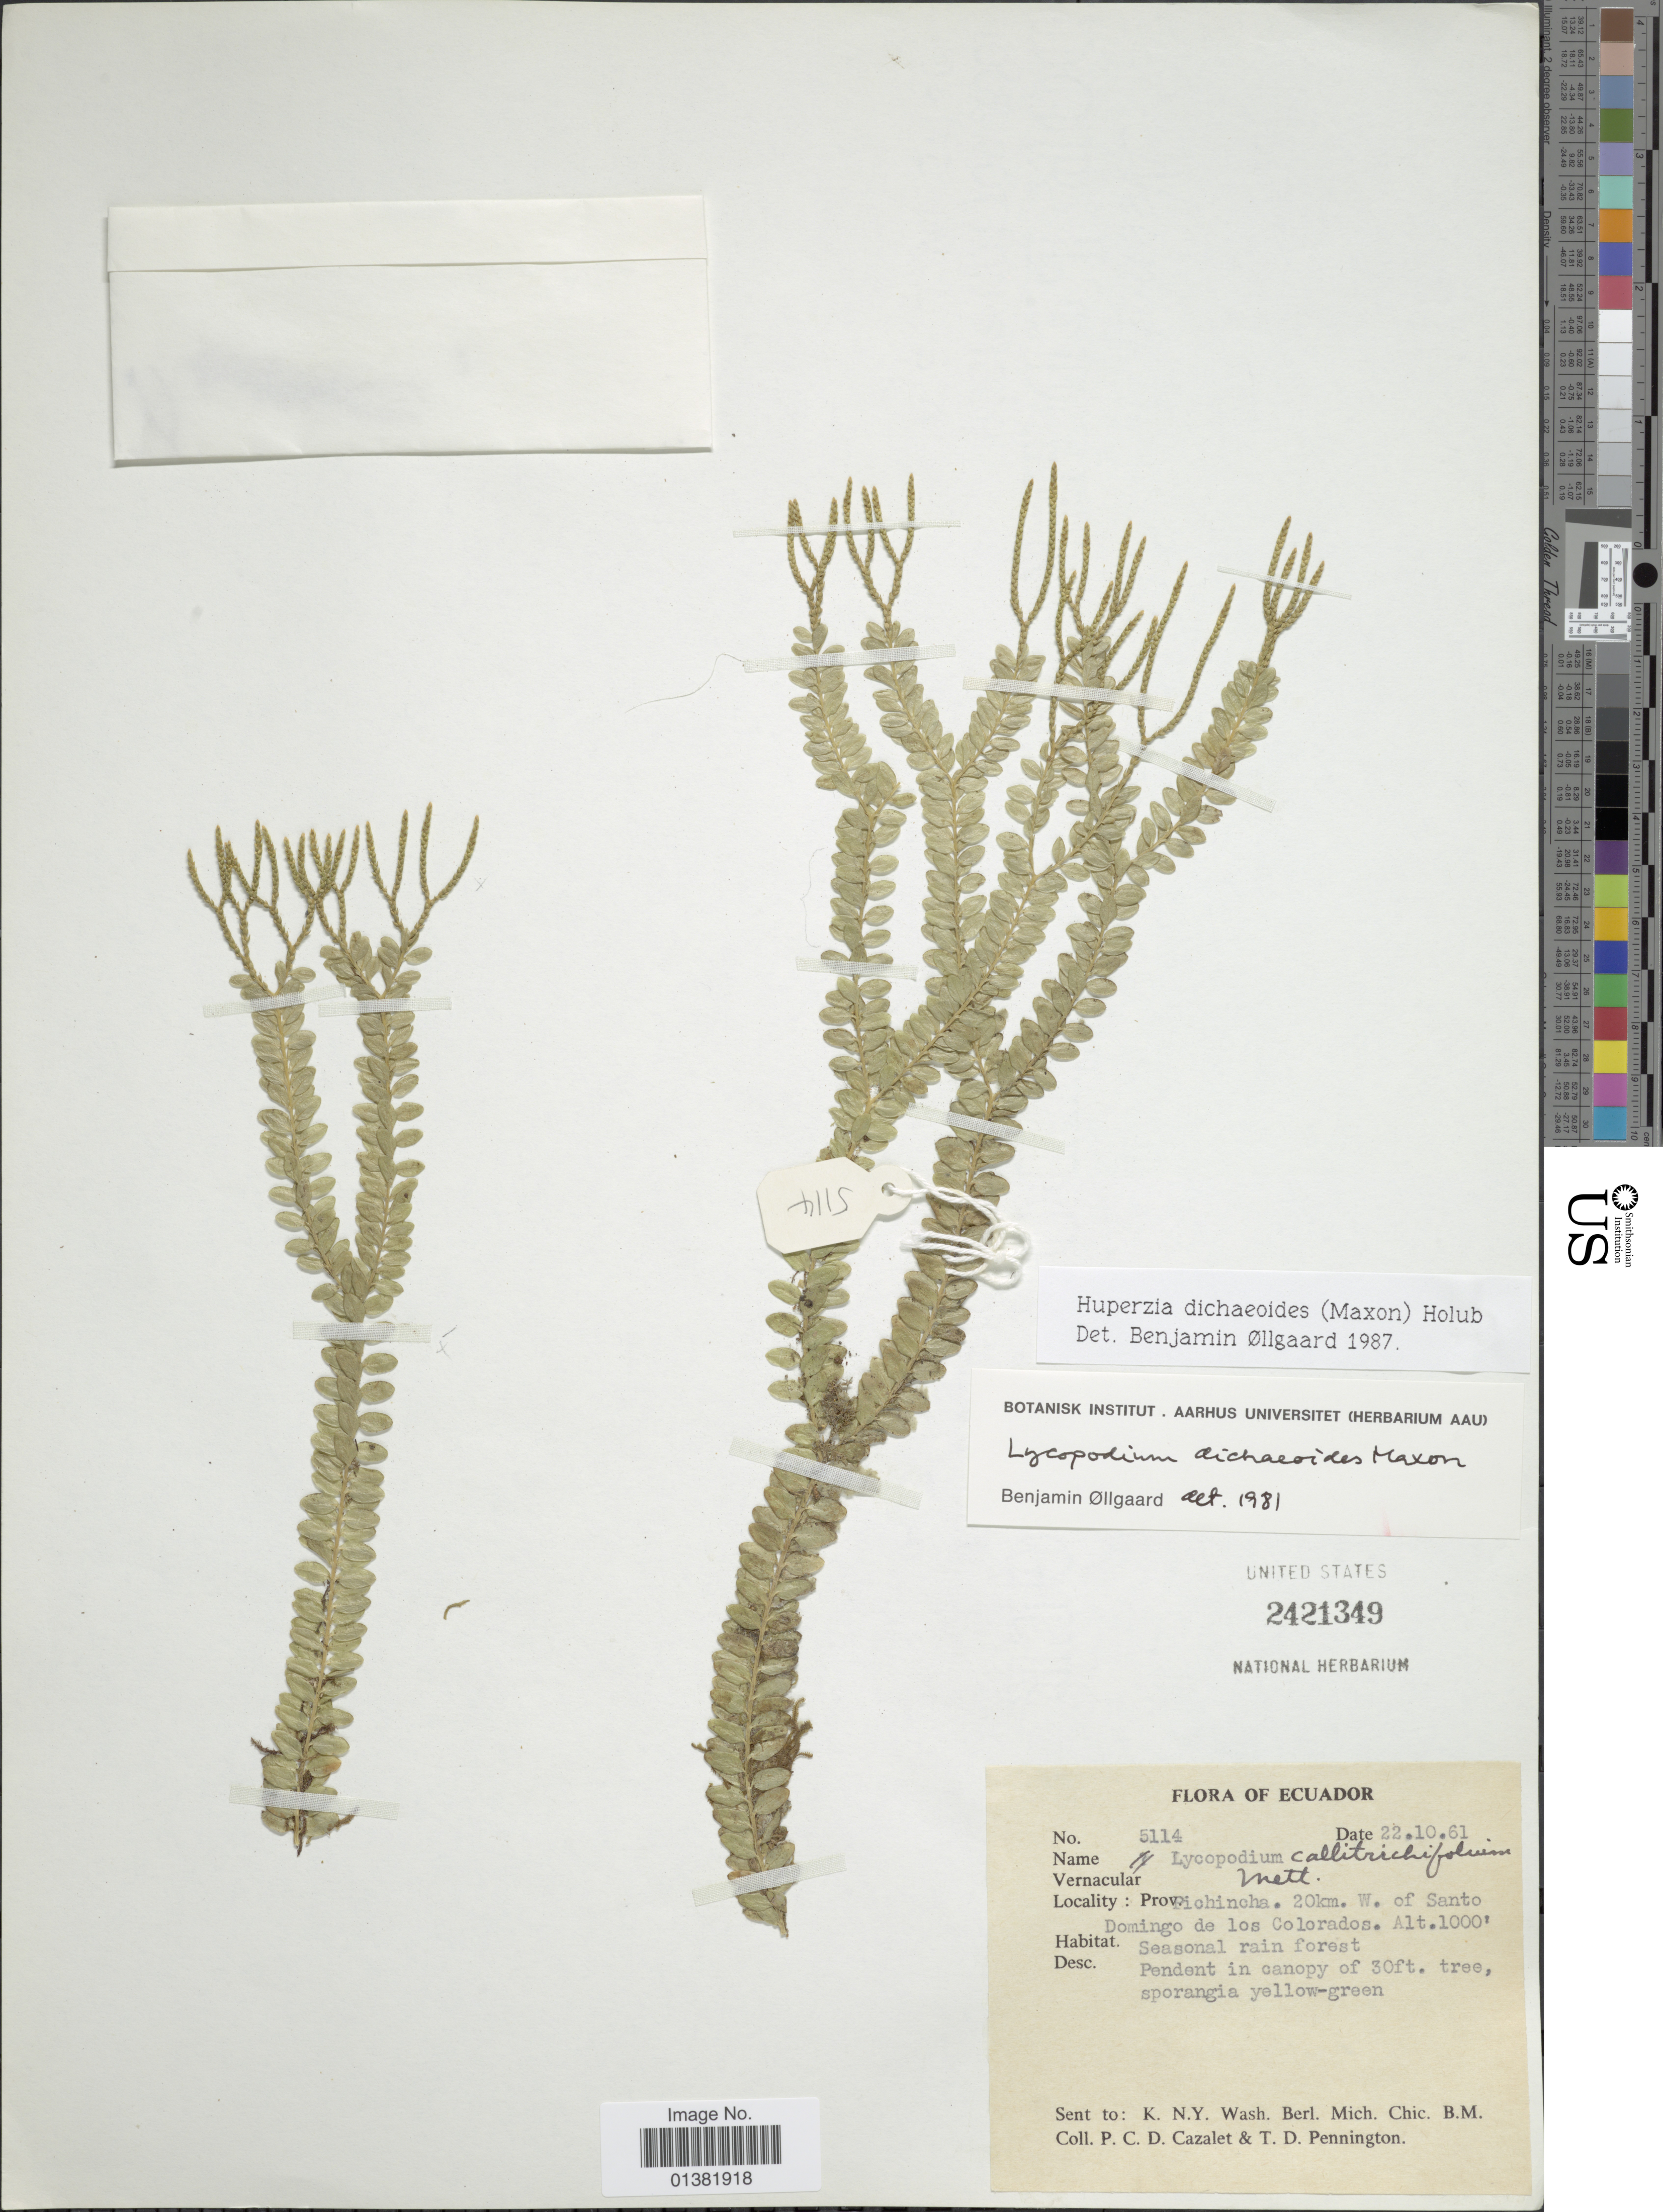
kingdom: Plantae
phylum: Tracheophyta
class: Lycopodiopsida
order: Lycopodiales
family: Lycopodiaceae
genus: Phlegmariurus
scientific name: Phlegmariurus dichaeoides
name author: (Maxon) B. Øllg.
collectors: P. C. D. Cazalet & T. D. Pennington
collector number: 5114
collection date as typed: Transcribed d/m/y: 22/10/61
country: Ecuador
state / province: Pichincha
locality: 20km. W. of Santo Domingo de los Colorado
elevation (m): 305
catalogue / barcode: US 2421349